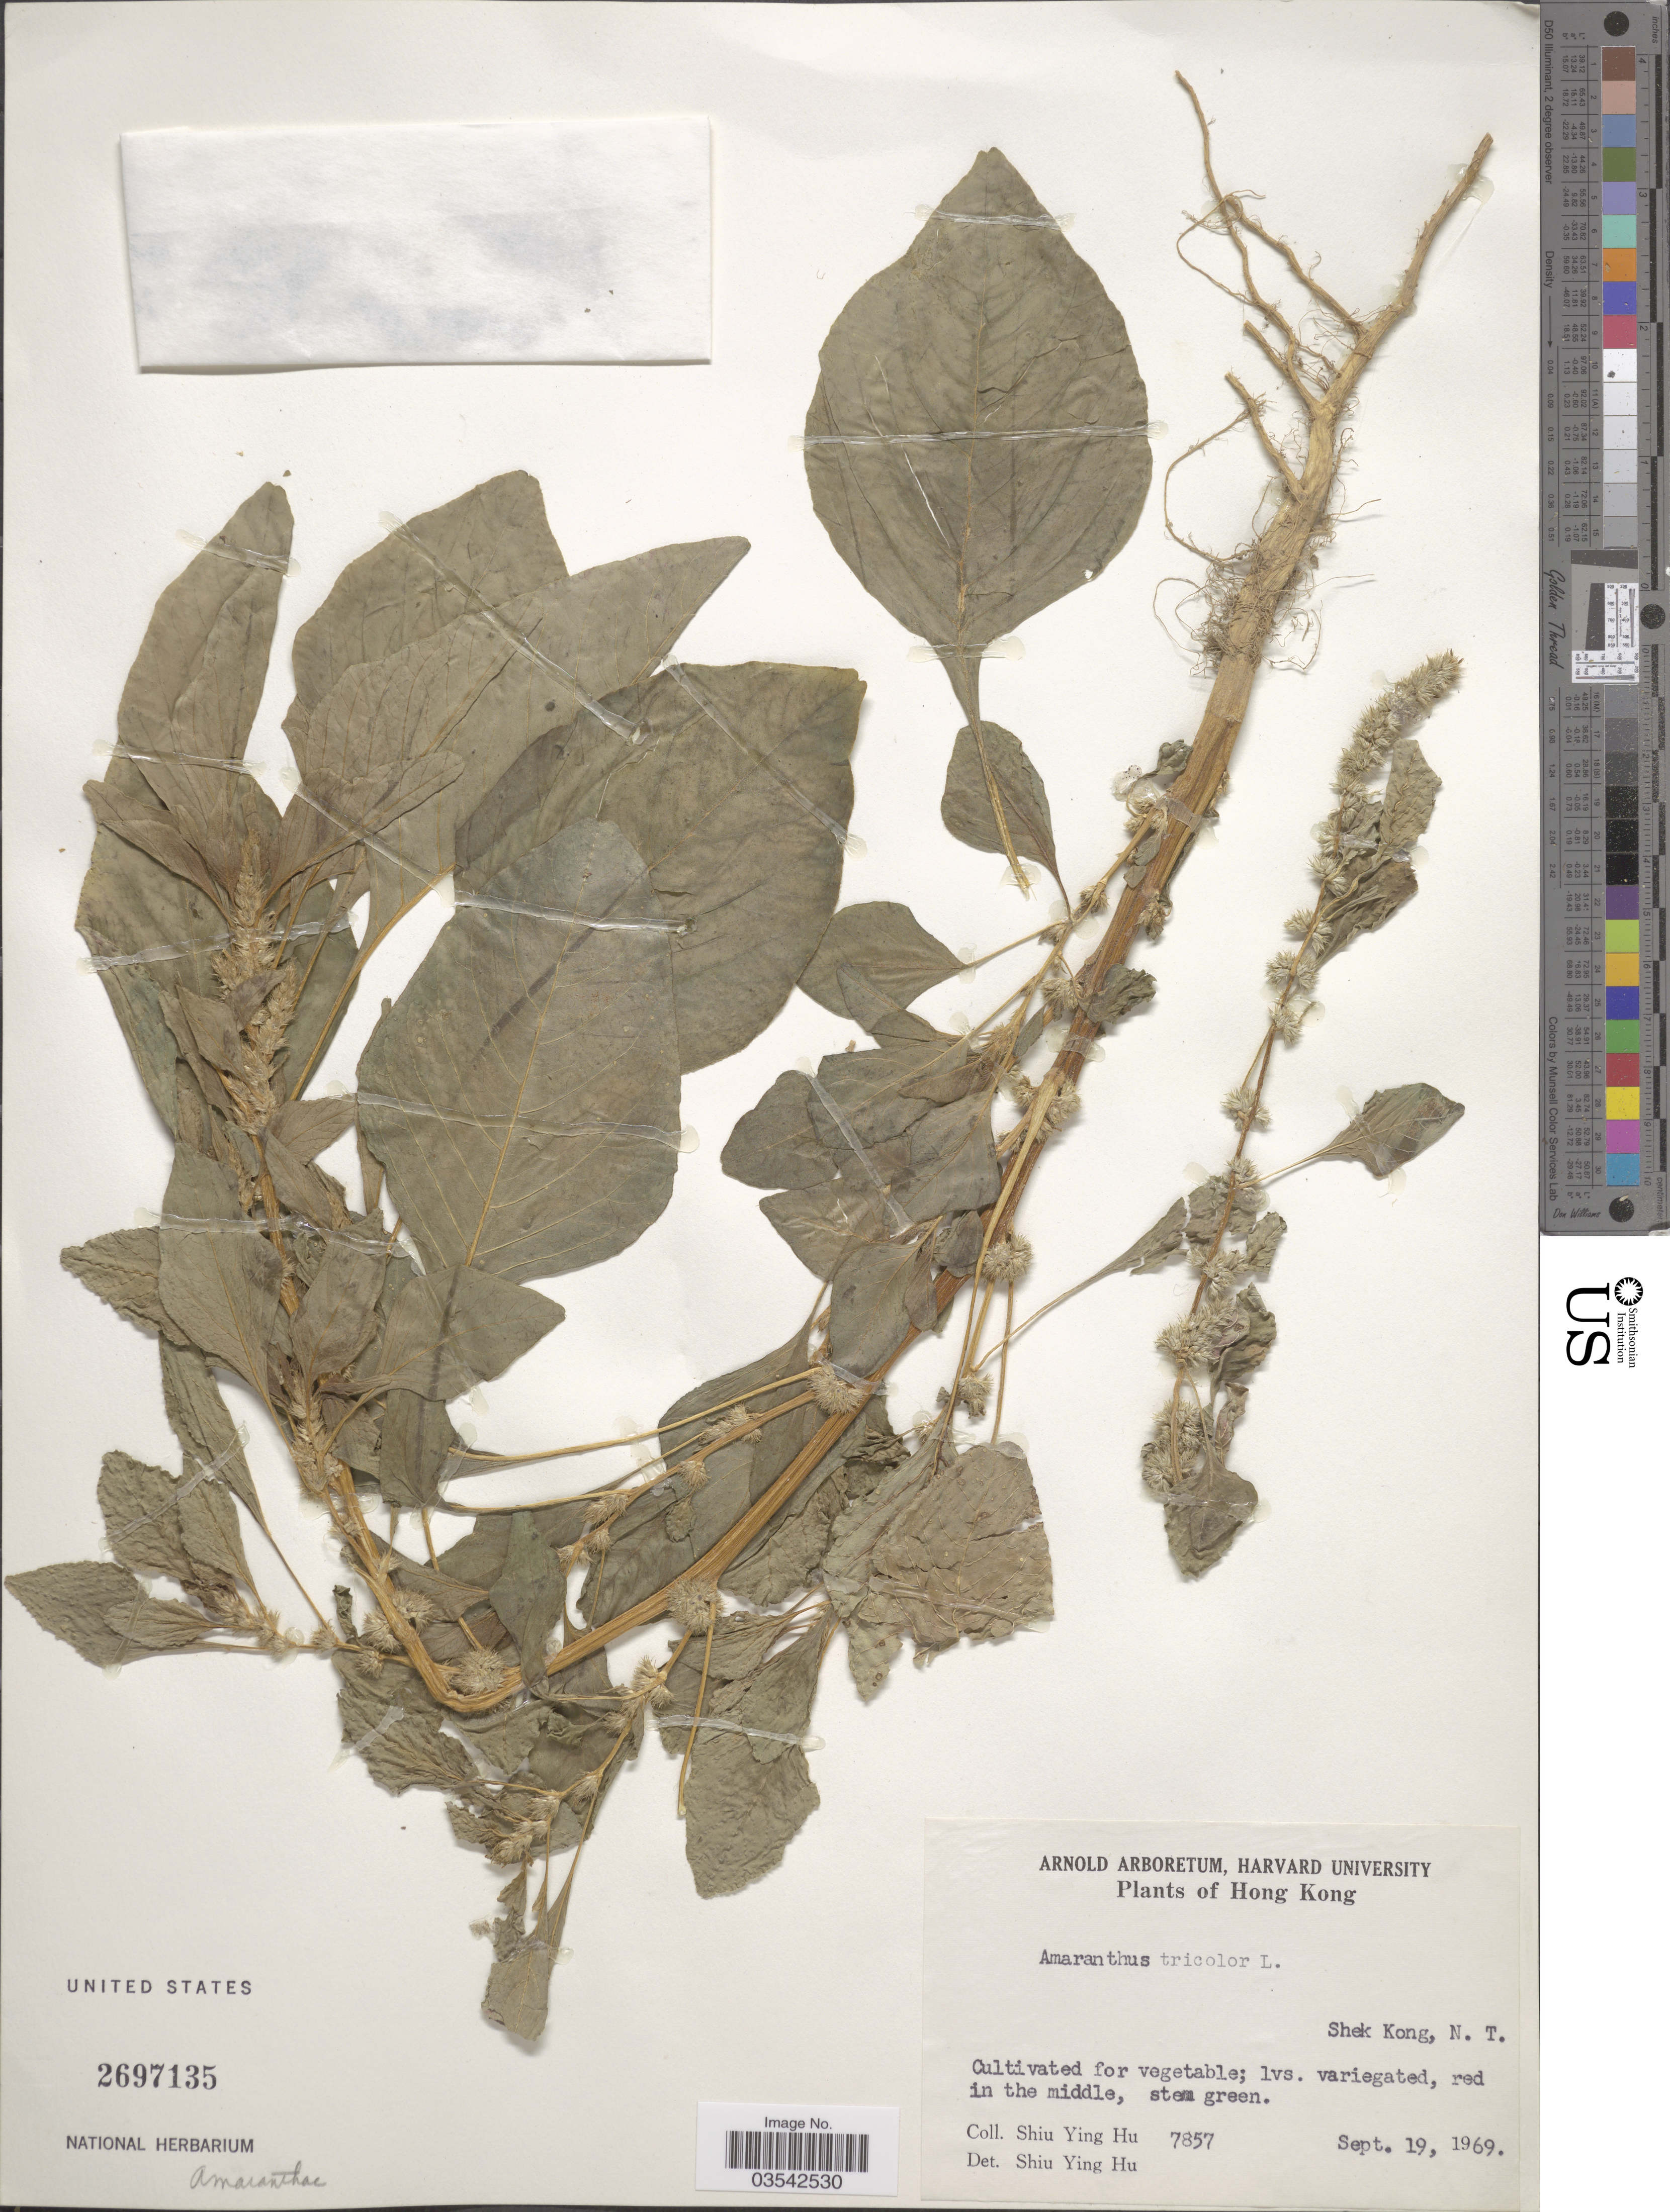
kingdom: Plantae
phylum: Tracheophyta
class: Magnoliopsida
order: Caryophyllales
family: Amaranthaceae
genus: Amaranthus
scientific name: Amaranthus tricolor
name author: L.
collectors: S. Y. Hu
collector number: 7857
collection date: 1969-09-19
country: China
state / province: Hong Kong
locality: Shek Kong, N. T.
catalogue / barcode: US 2697135